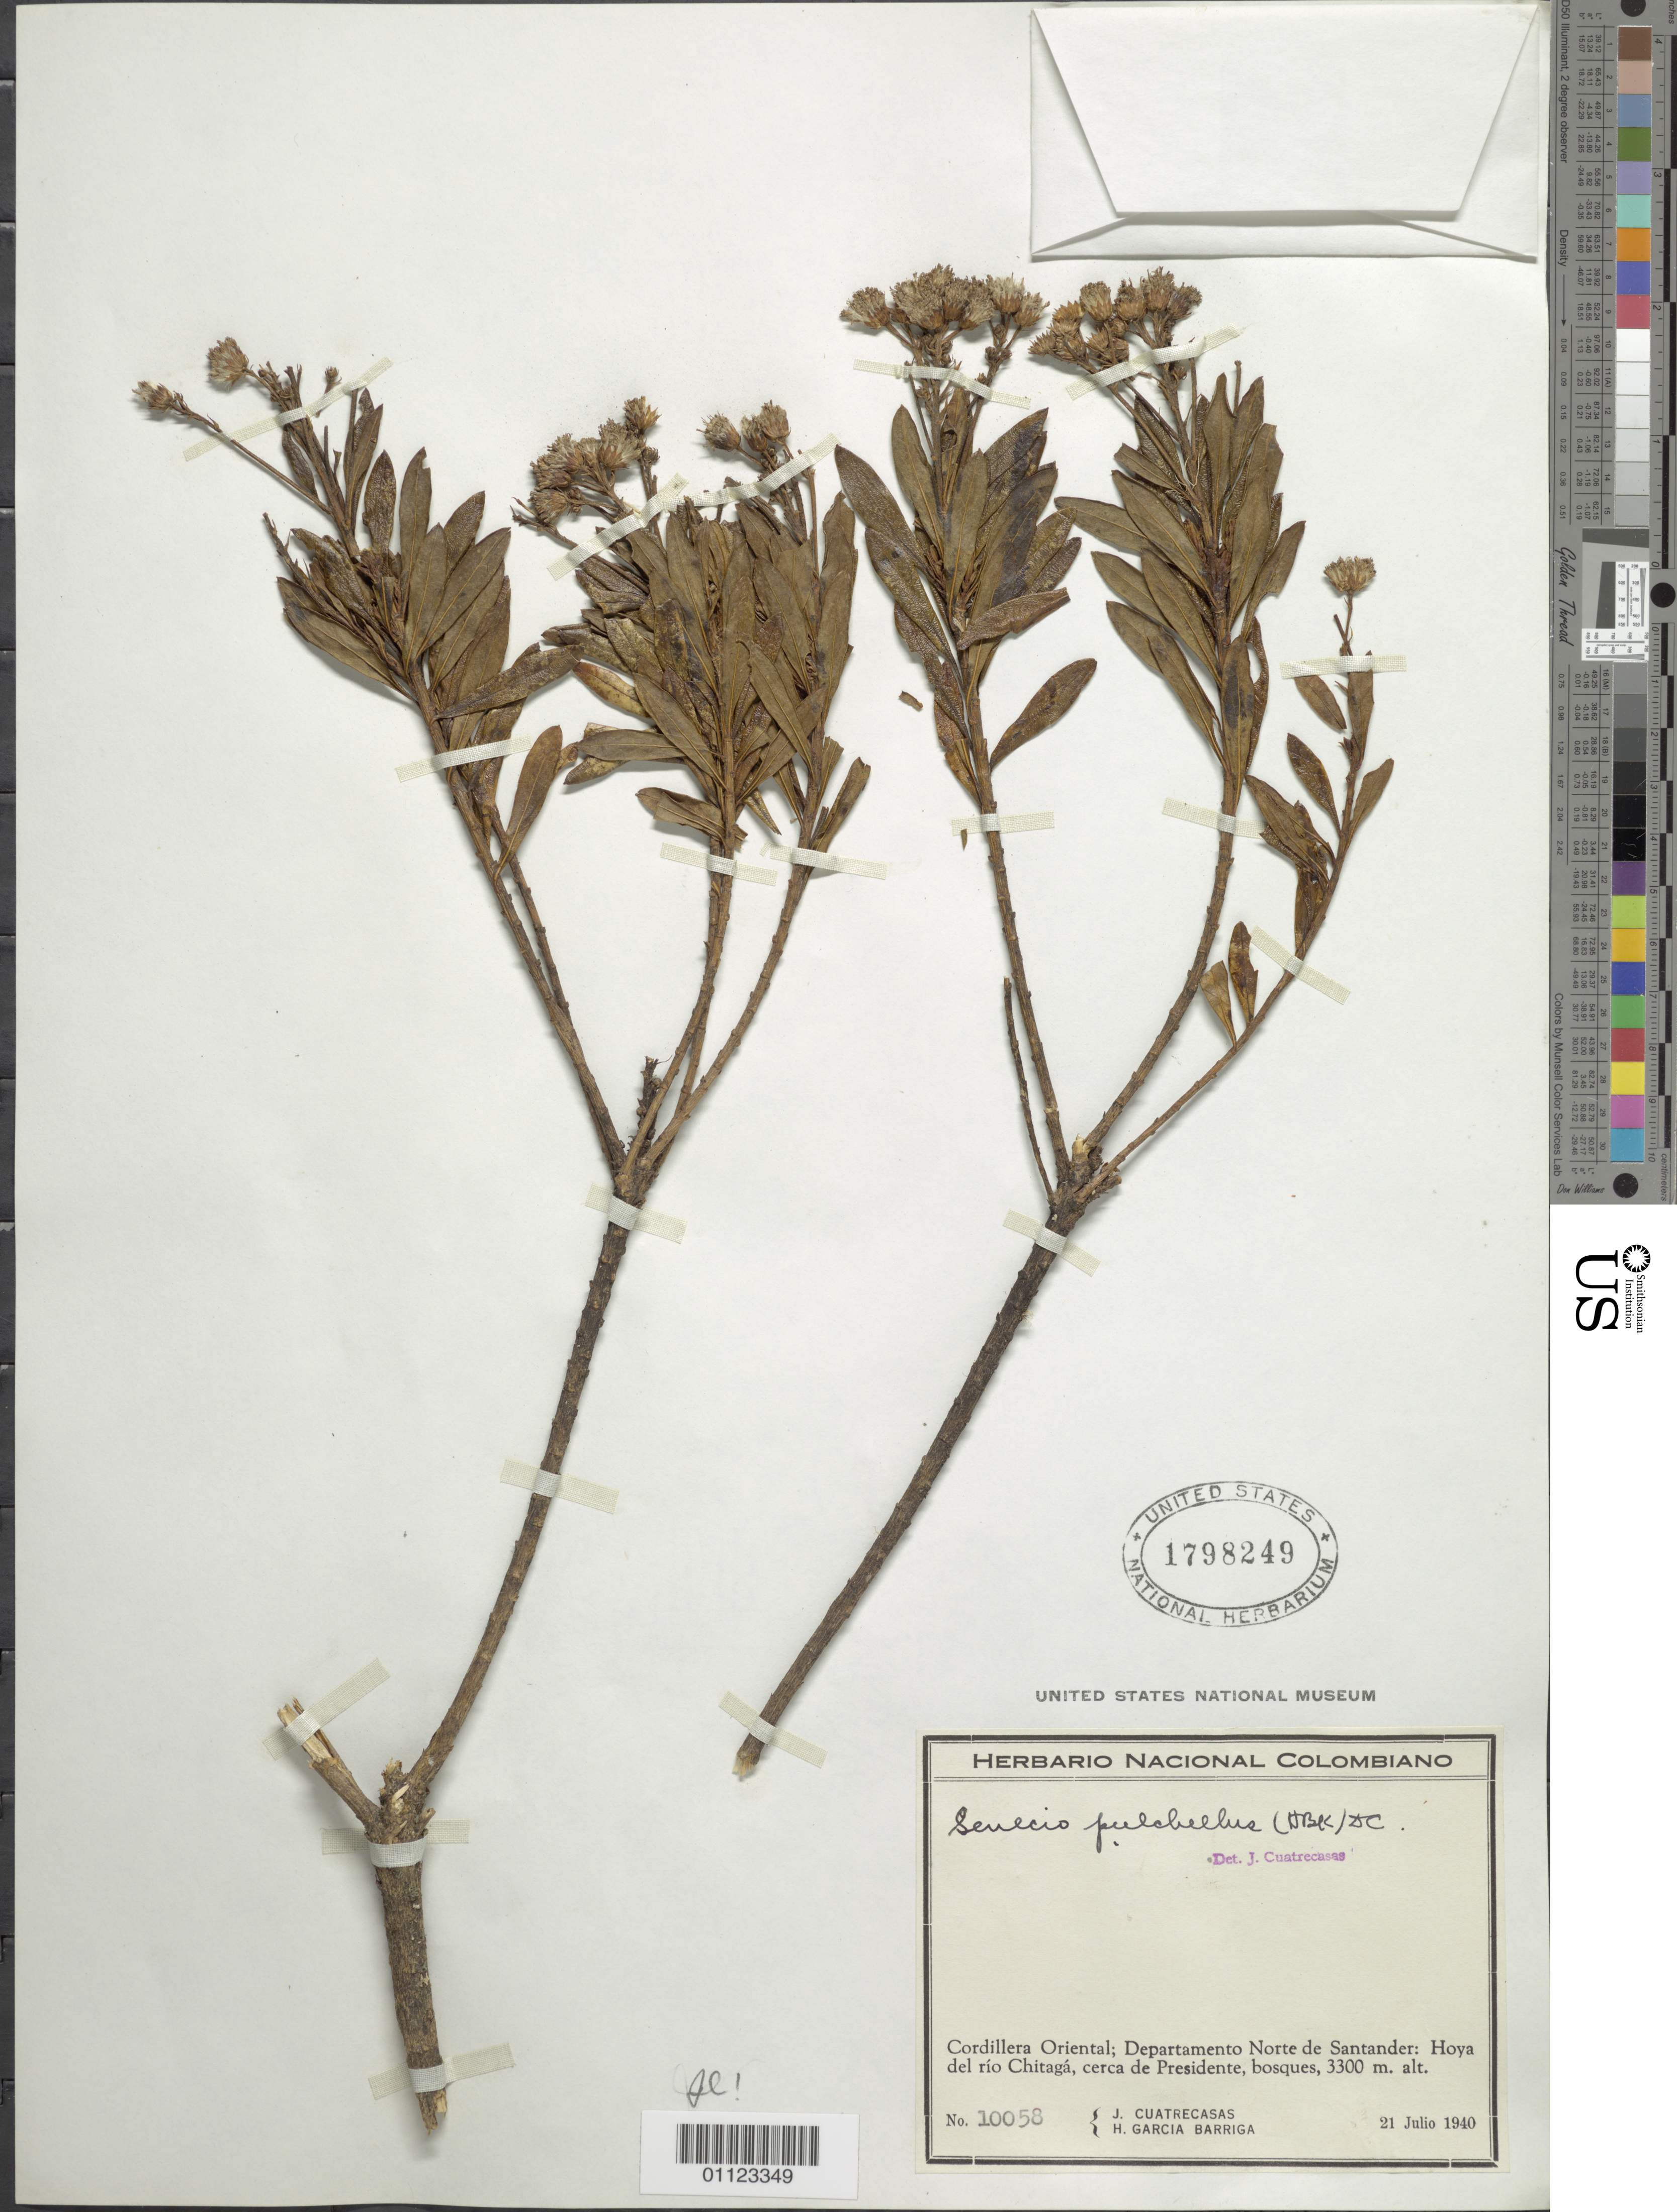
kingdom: Plantae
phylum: Tracheophyta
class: Magnoliopsida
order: Asterales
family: Asteraceae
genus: Pentacalia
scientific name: Pentacalia pulchella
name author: (Kunth) Cuatrec.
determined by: Cuatrecasas, J.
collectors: J. Cuatrecasas & H. García Barriga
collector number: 10058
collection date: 1940-07-21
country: Colombia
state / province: Norte de Santander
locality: Hoya del río Chitagá, cerca de Presidente.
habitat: bosques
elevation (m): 3300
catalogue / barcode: US 1798249